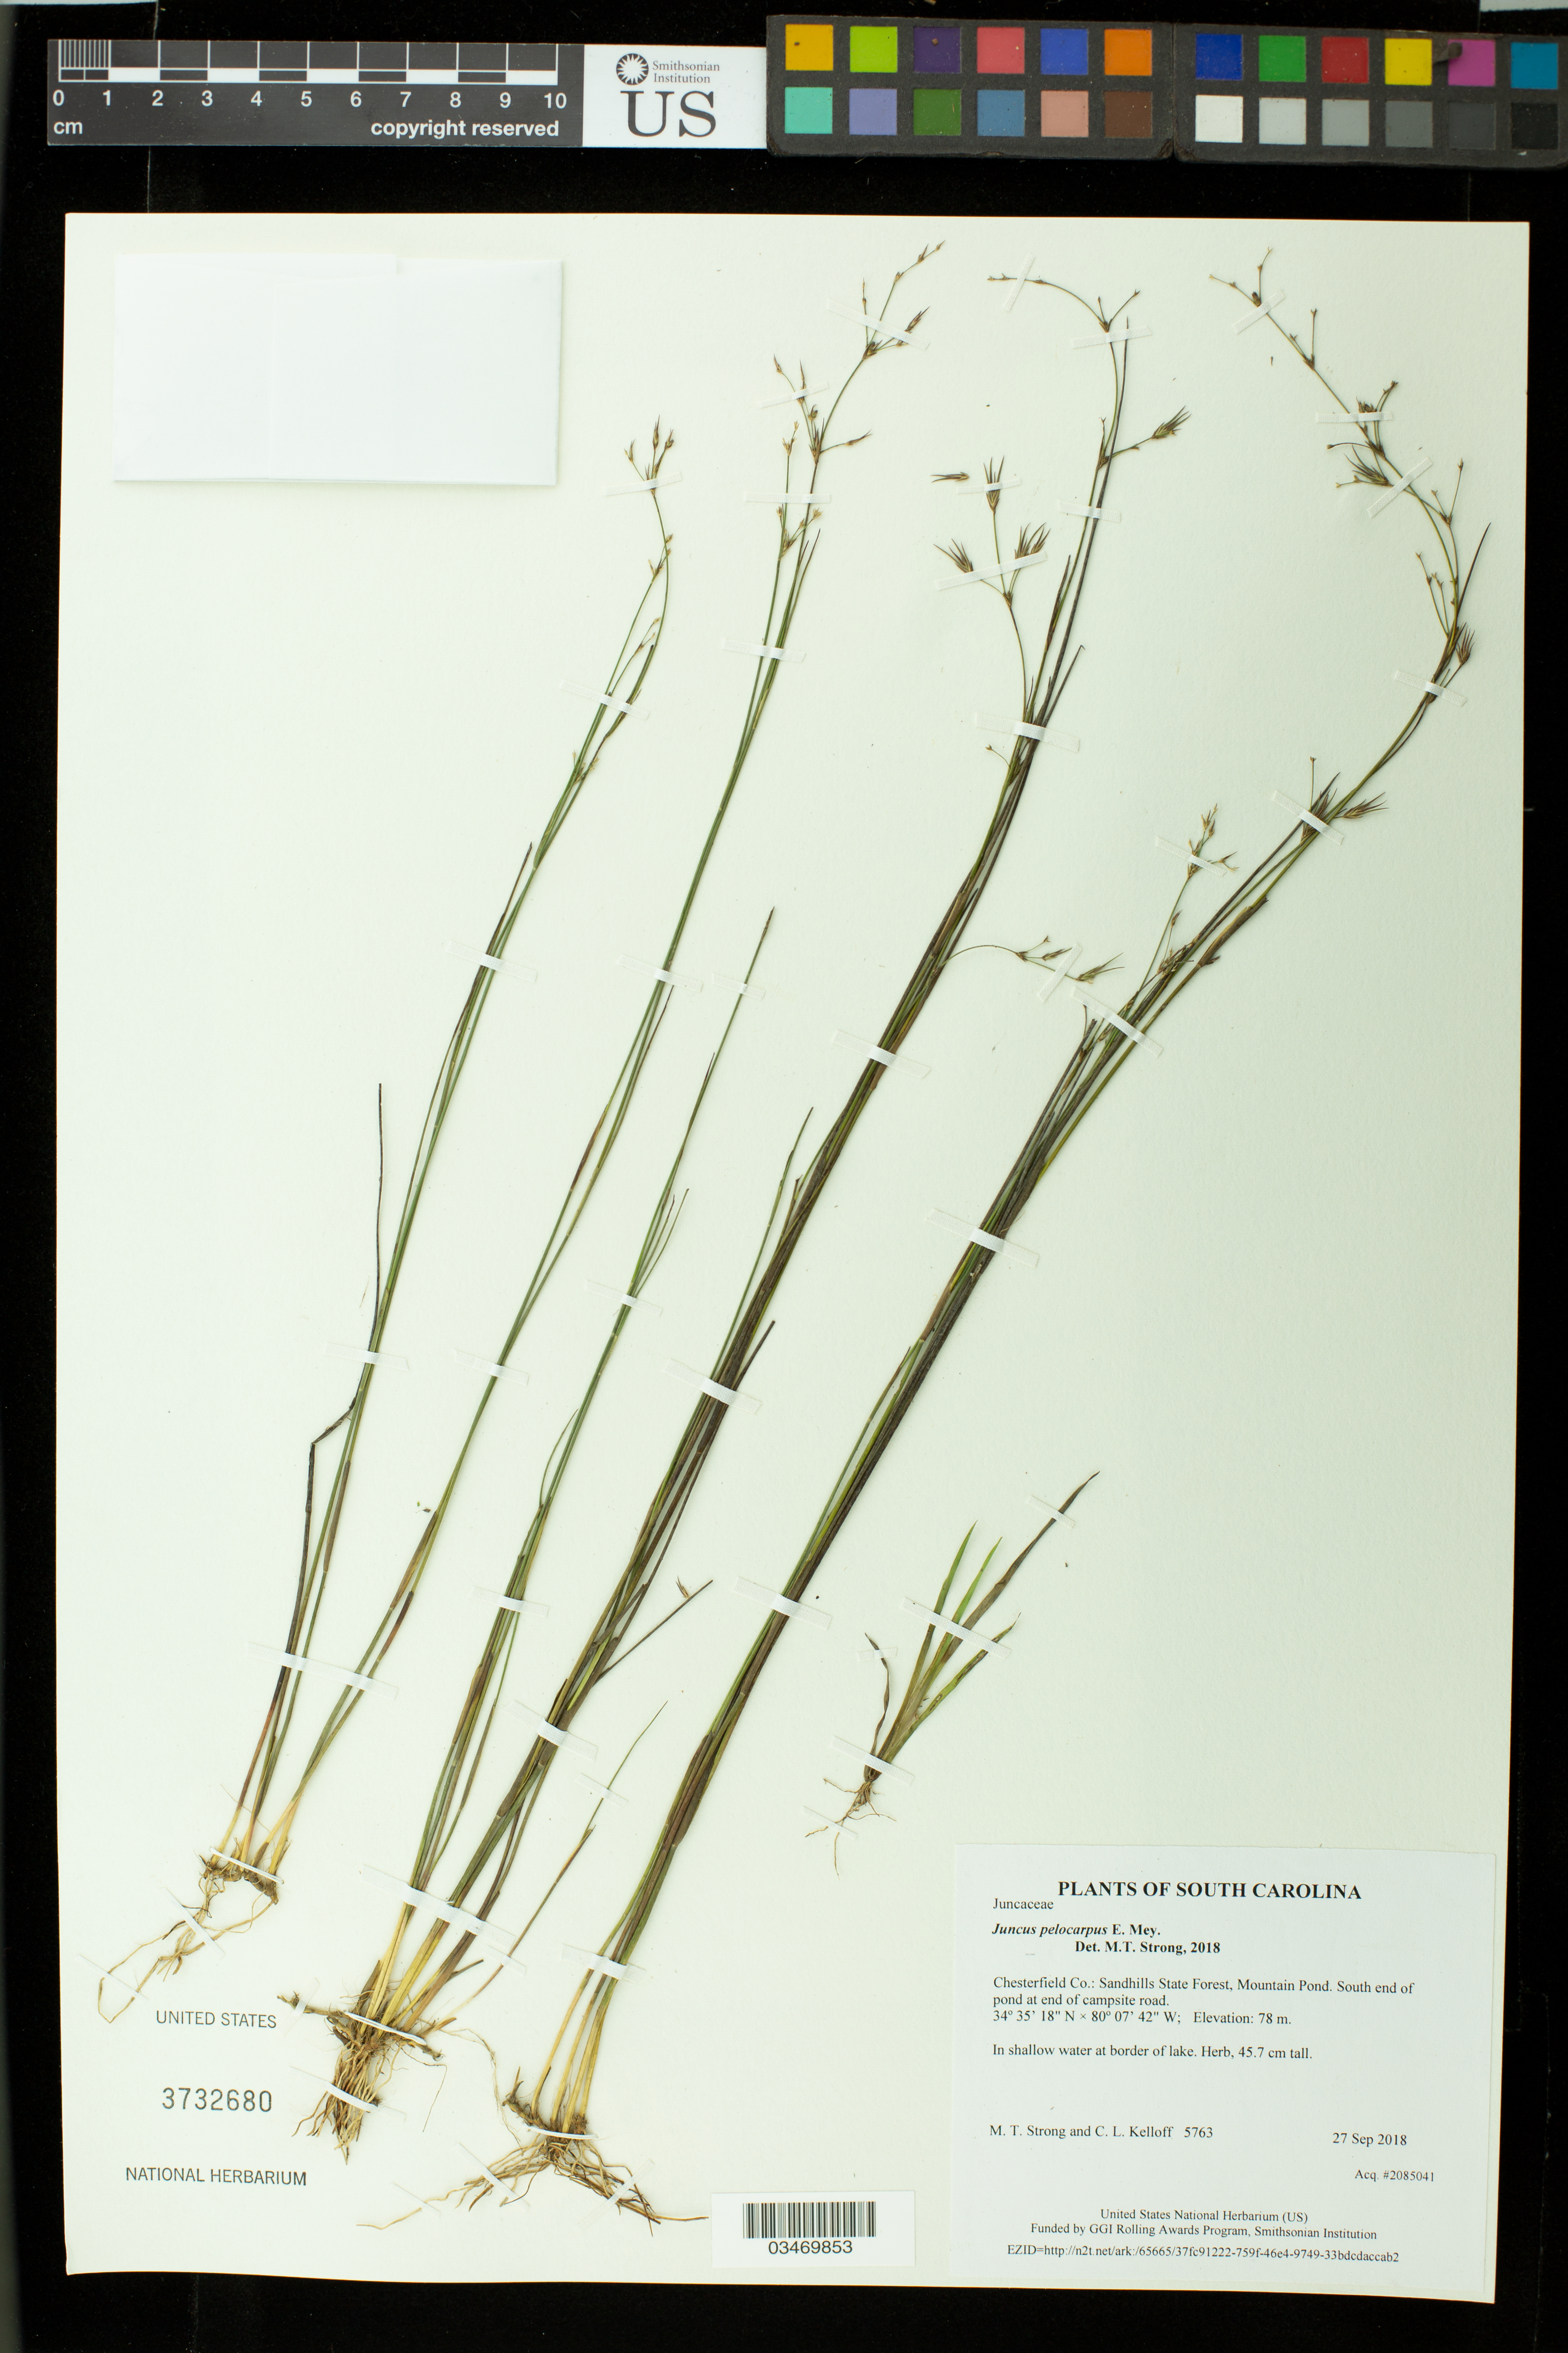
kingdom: Plantae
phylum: Tracheophyta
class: Liliopsida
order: Poales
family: Juncaceae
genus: Juncus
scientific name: Juncus pelocarpus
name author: E. Mey.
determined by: Strong, M. T., (US), Smithsonian Institution - National Museum of Natural History (UNITED STATES)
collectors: M. T. Strong & C. L. Kelloff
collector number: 5763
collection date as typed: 27 Sep 2018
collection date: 2018-09-27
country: United States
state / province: South Carolina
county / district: Chesterfield Co.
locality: Sandhills State Forest, Mountain Pond. South end of pond at end of campsite road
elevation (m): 78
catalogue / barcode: US 3732680